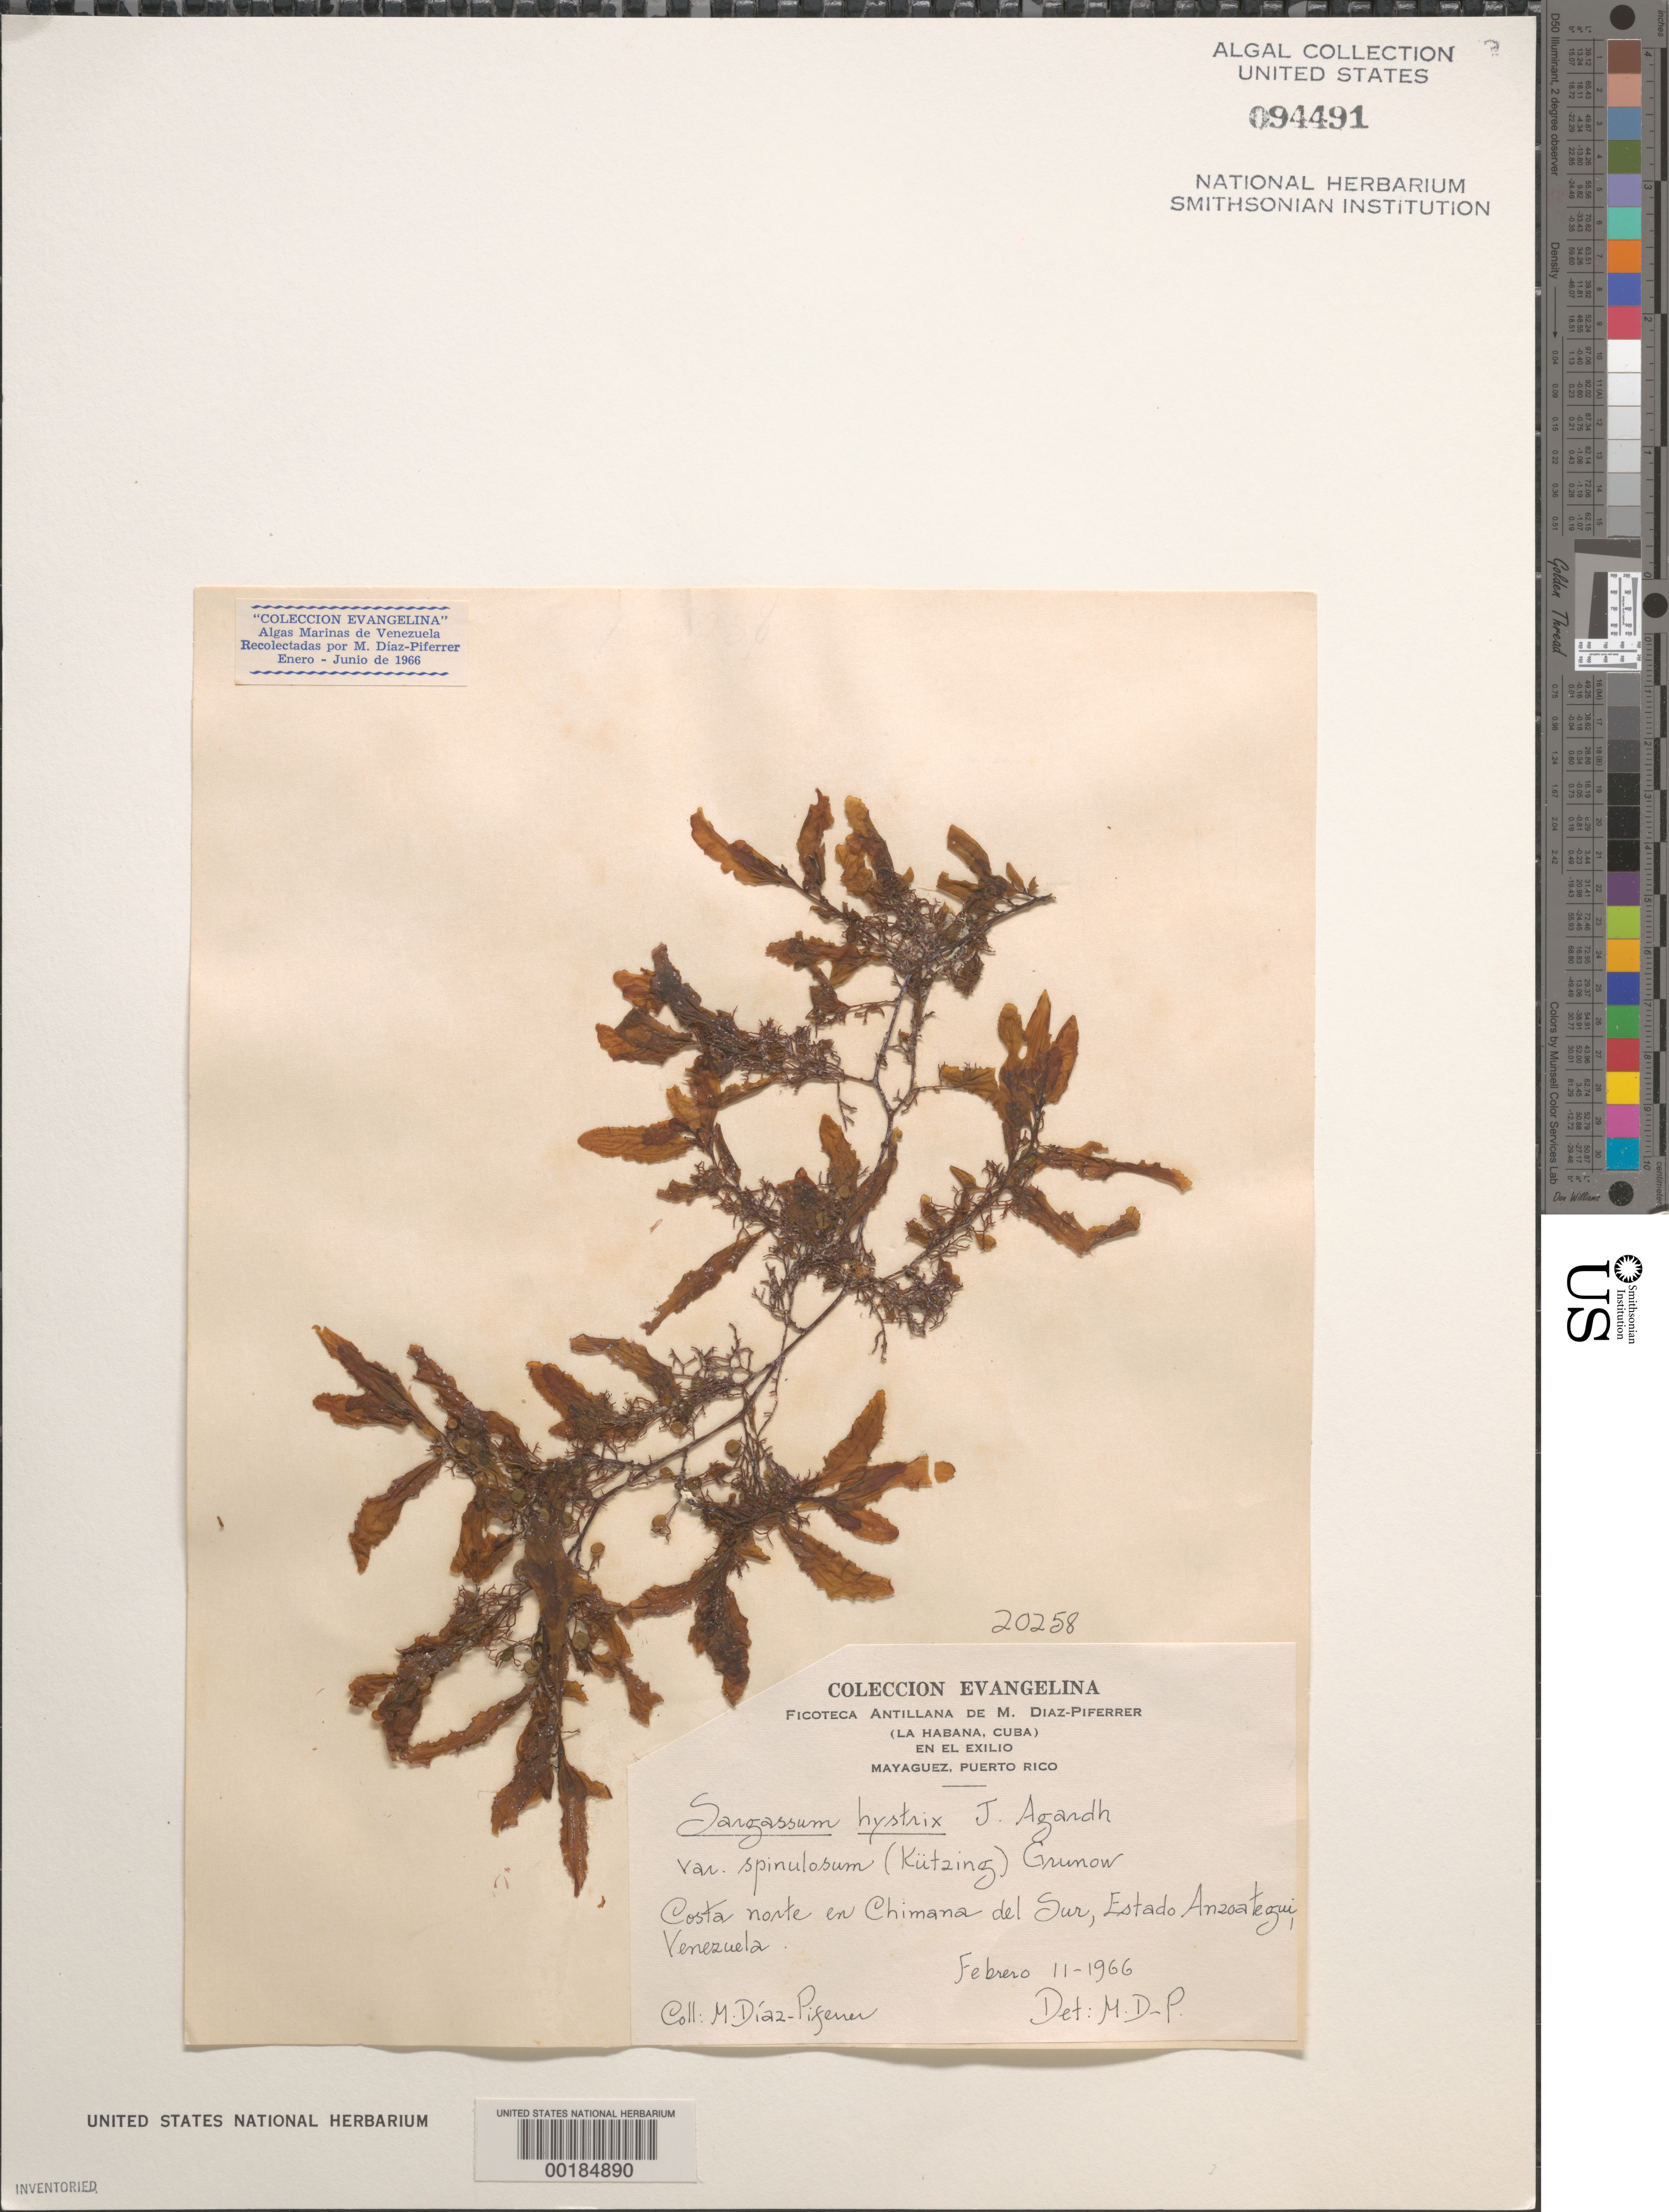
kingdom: Chromista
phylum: Ochrophyta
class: Phaeophyceae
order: Fucales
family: Sargassaceae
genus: Sargassum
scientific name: Sargassum hystrix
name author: J. Agardh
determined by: Diaz-Piferrer, M.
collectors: M. Diaz-Piferrer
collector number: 20258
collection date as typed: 11 Feb 1966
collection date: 1966-02-11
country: Venezuela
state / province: Anzoategui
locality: North of chimana del sur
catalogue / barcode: US 94491